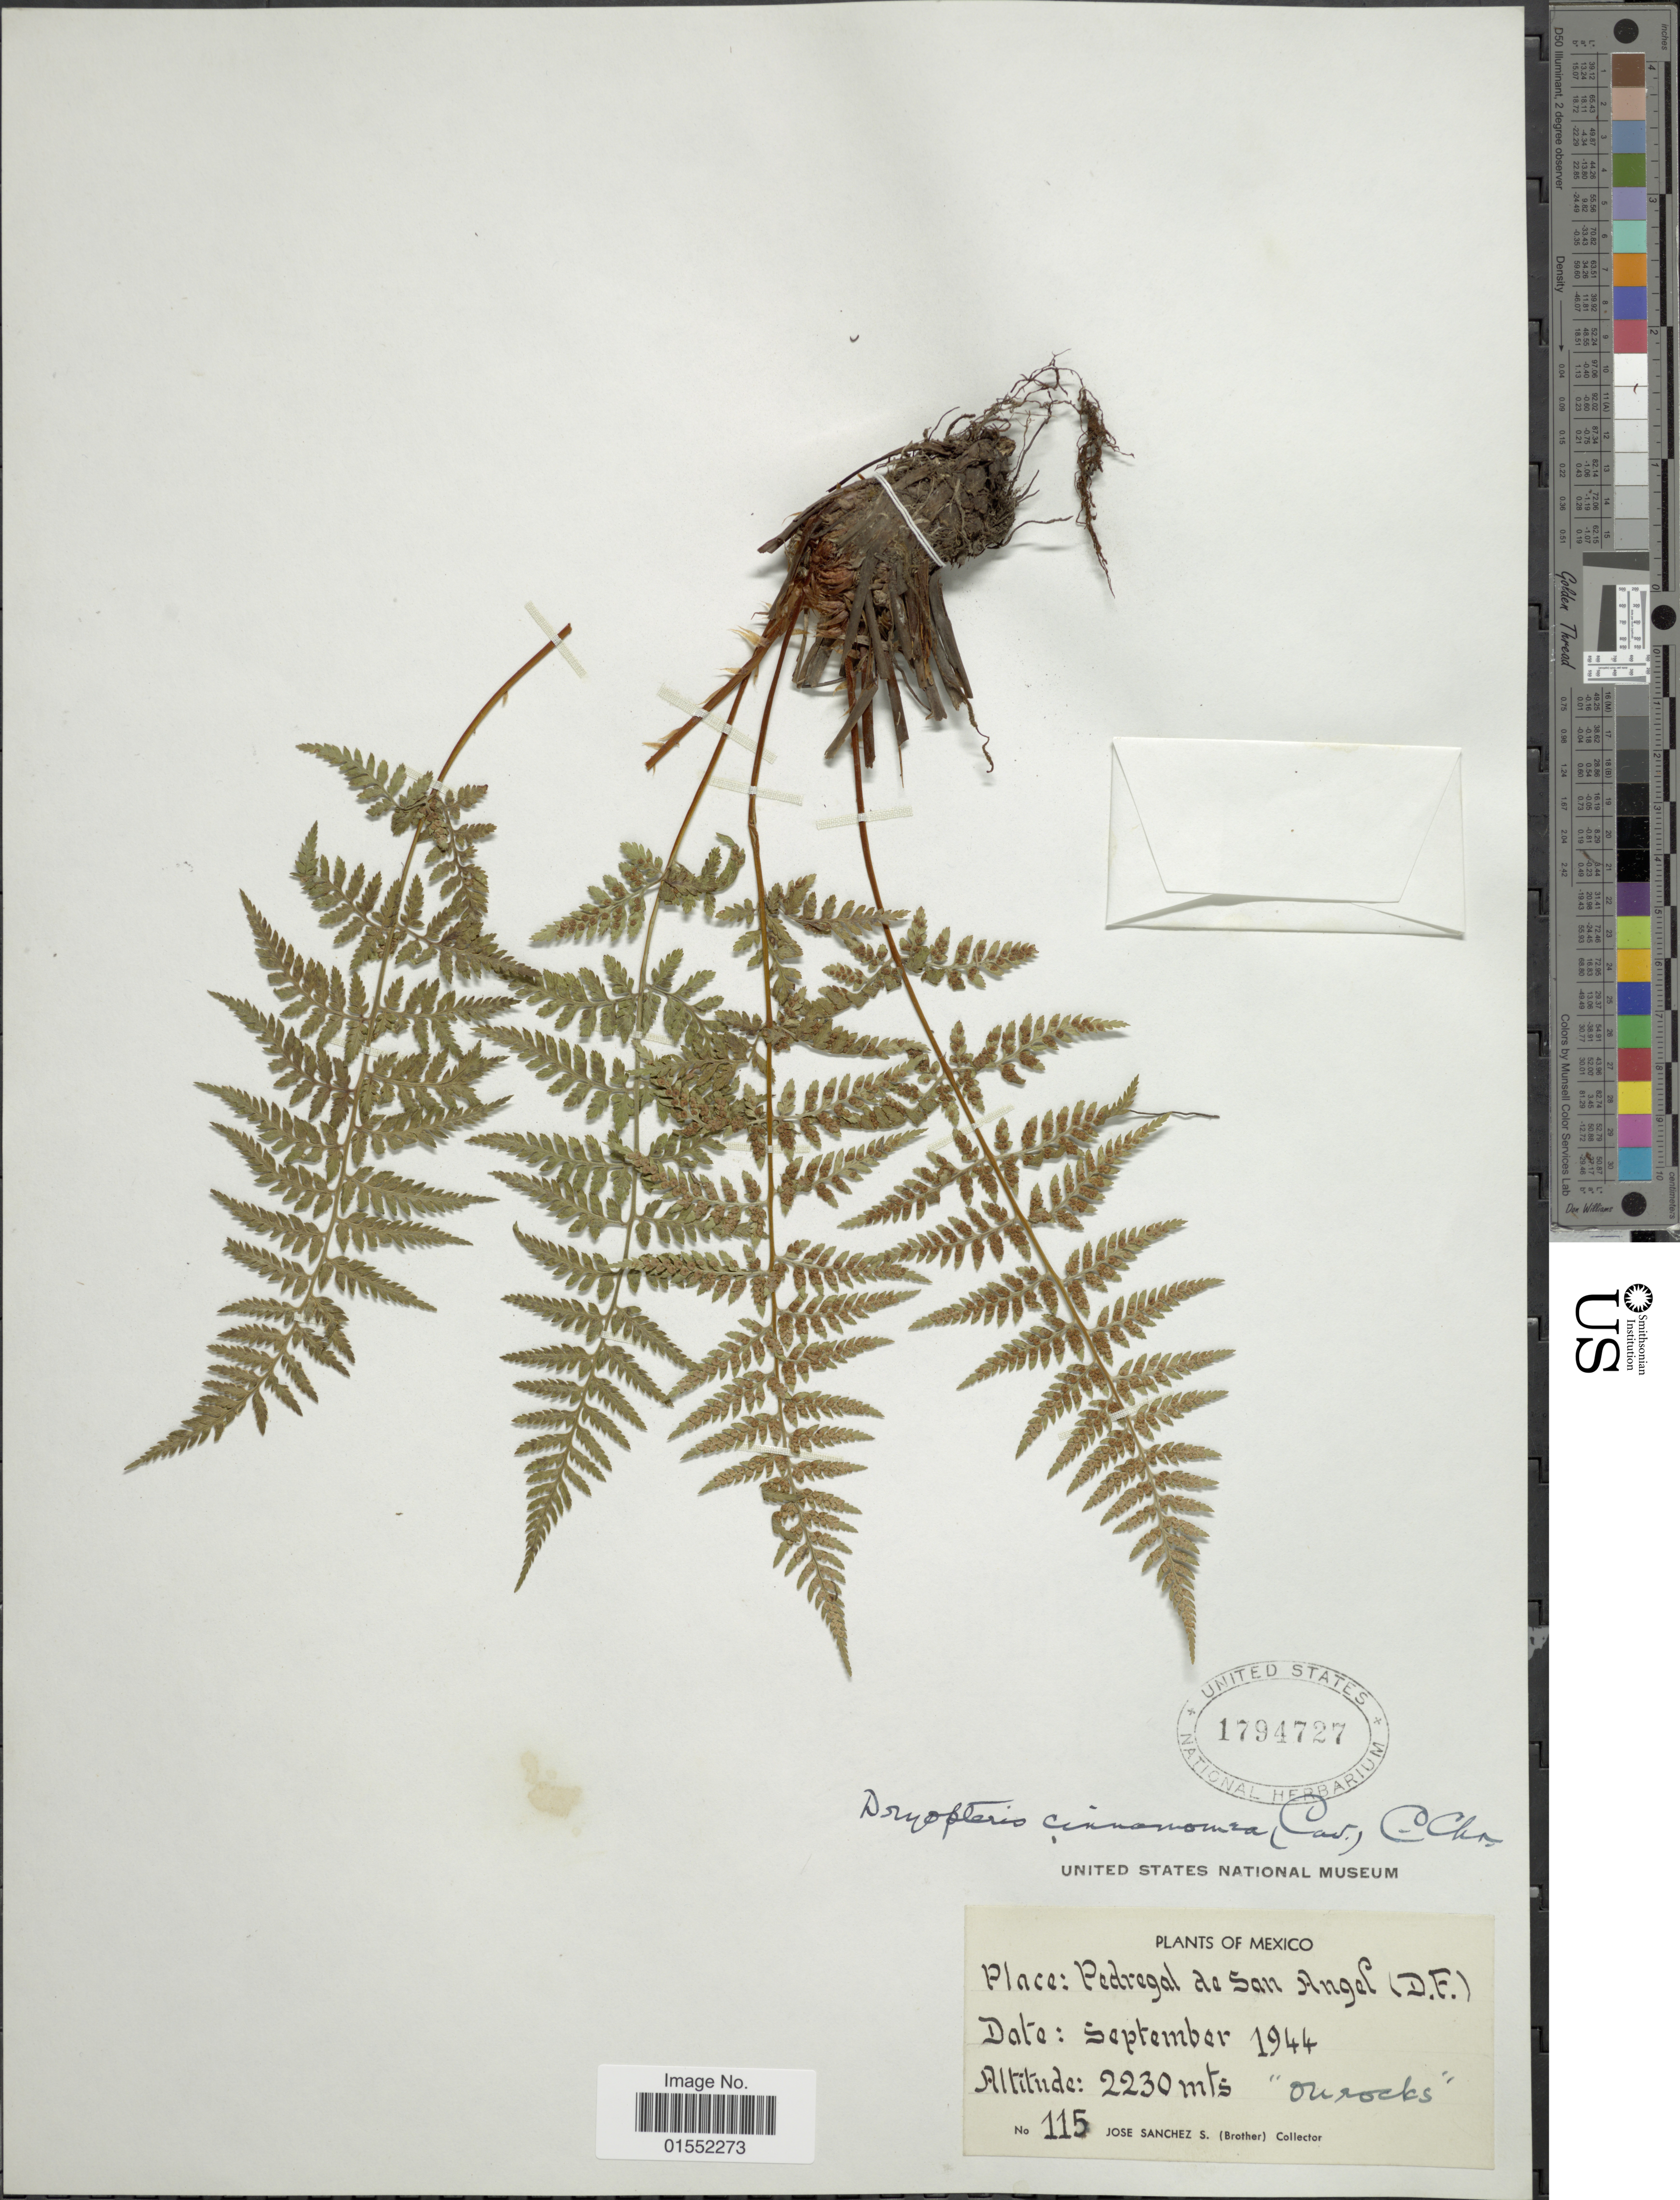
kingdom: Plantae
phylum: Tracheophyta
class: Polypodiopsida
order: Polypodiales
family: Dryopteridaceae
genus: Dryopteris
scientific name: Dryopteris cinnamomea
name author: (Cav.) C. Chr.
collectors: J. Sanchez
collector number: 115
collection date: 1944-09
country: Mexico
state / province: Distrito Federal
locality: Pedregal de San Angel (D. F.)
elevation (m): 2230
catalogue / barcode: US 1794727